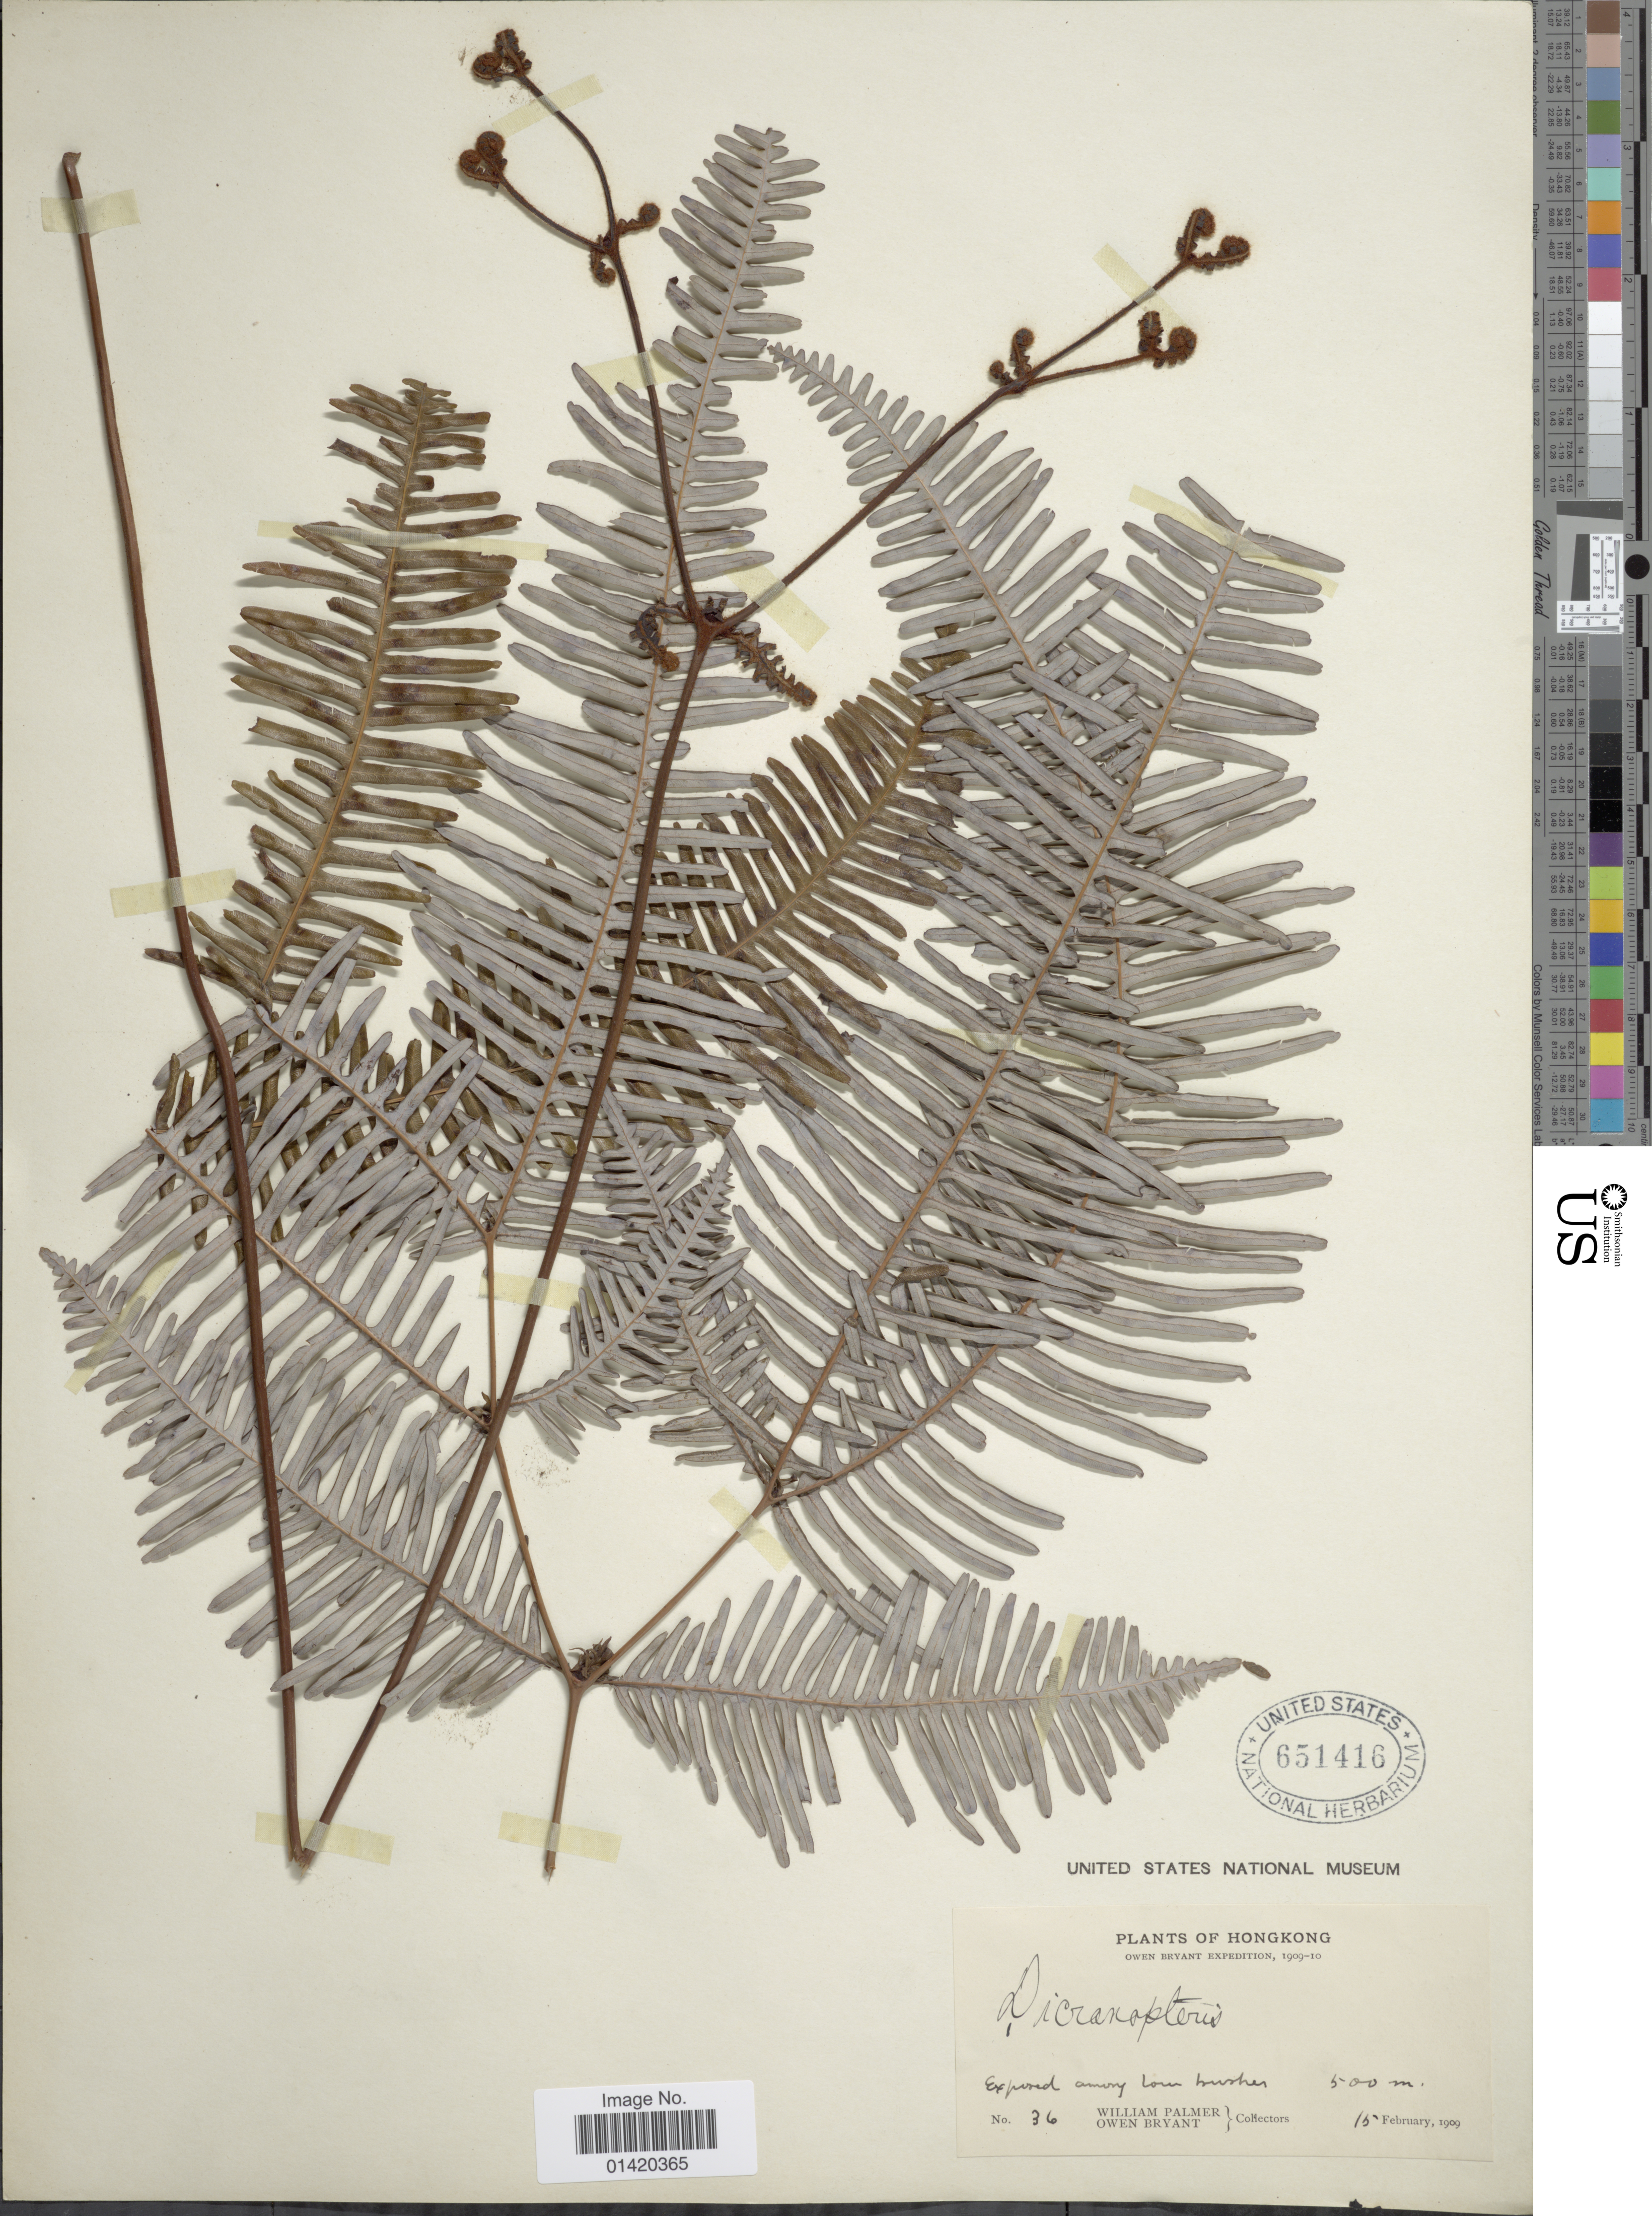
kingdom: Plantae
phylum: Tracheophyta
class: Polypodiopsida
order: Gleicheniales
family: Gleicheniaceae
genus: Dicranopteris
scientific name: Dicranopteris linearis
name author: (Burm. f.) Underw.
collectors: W. Palmer & O. Bryant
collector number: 36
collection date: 1909-02-15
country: China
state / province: Hong Kong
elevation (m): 500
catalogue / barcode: US 651416